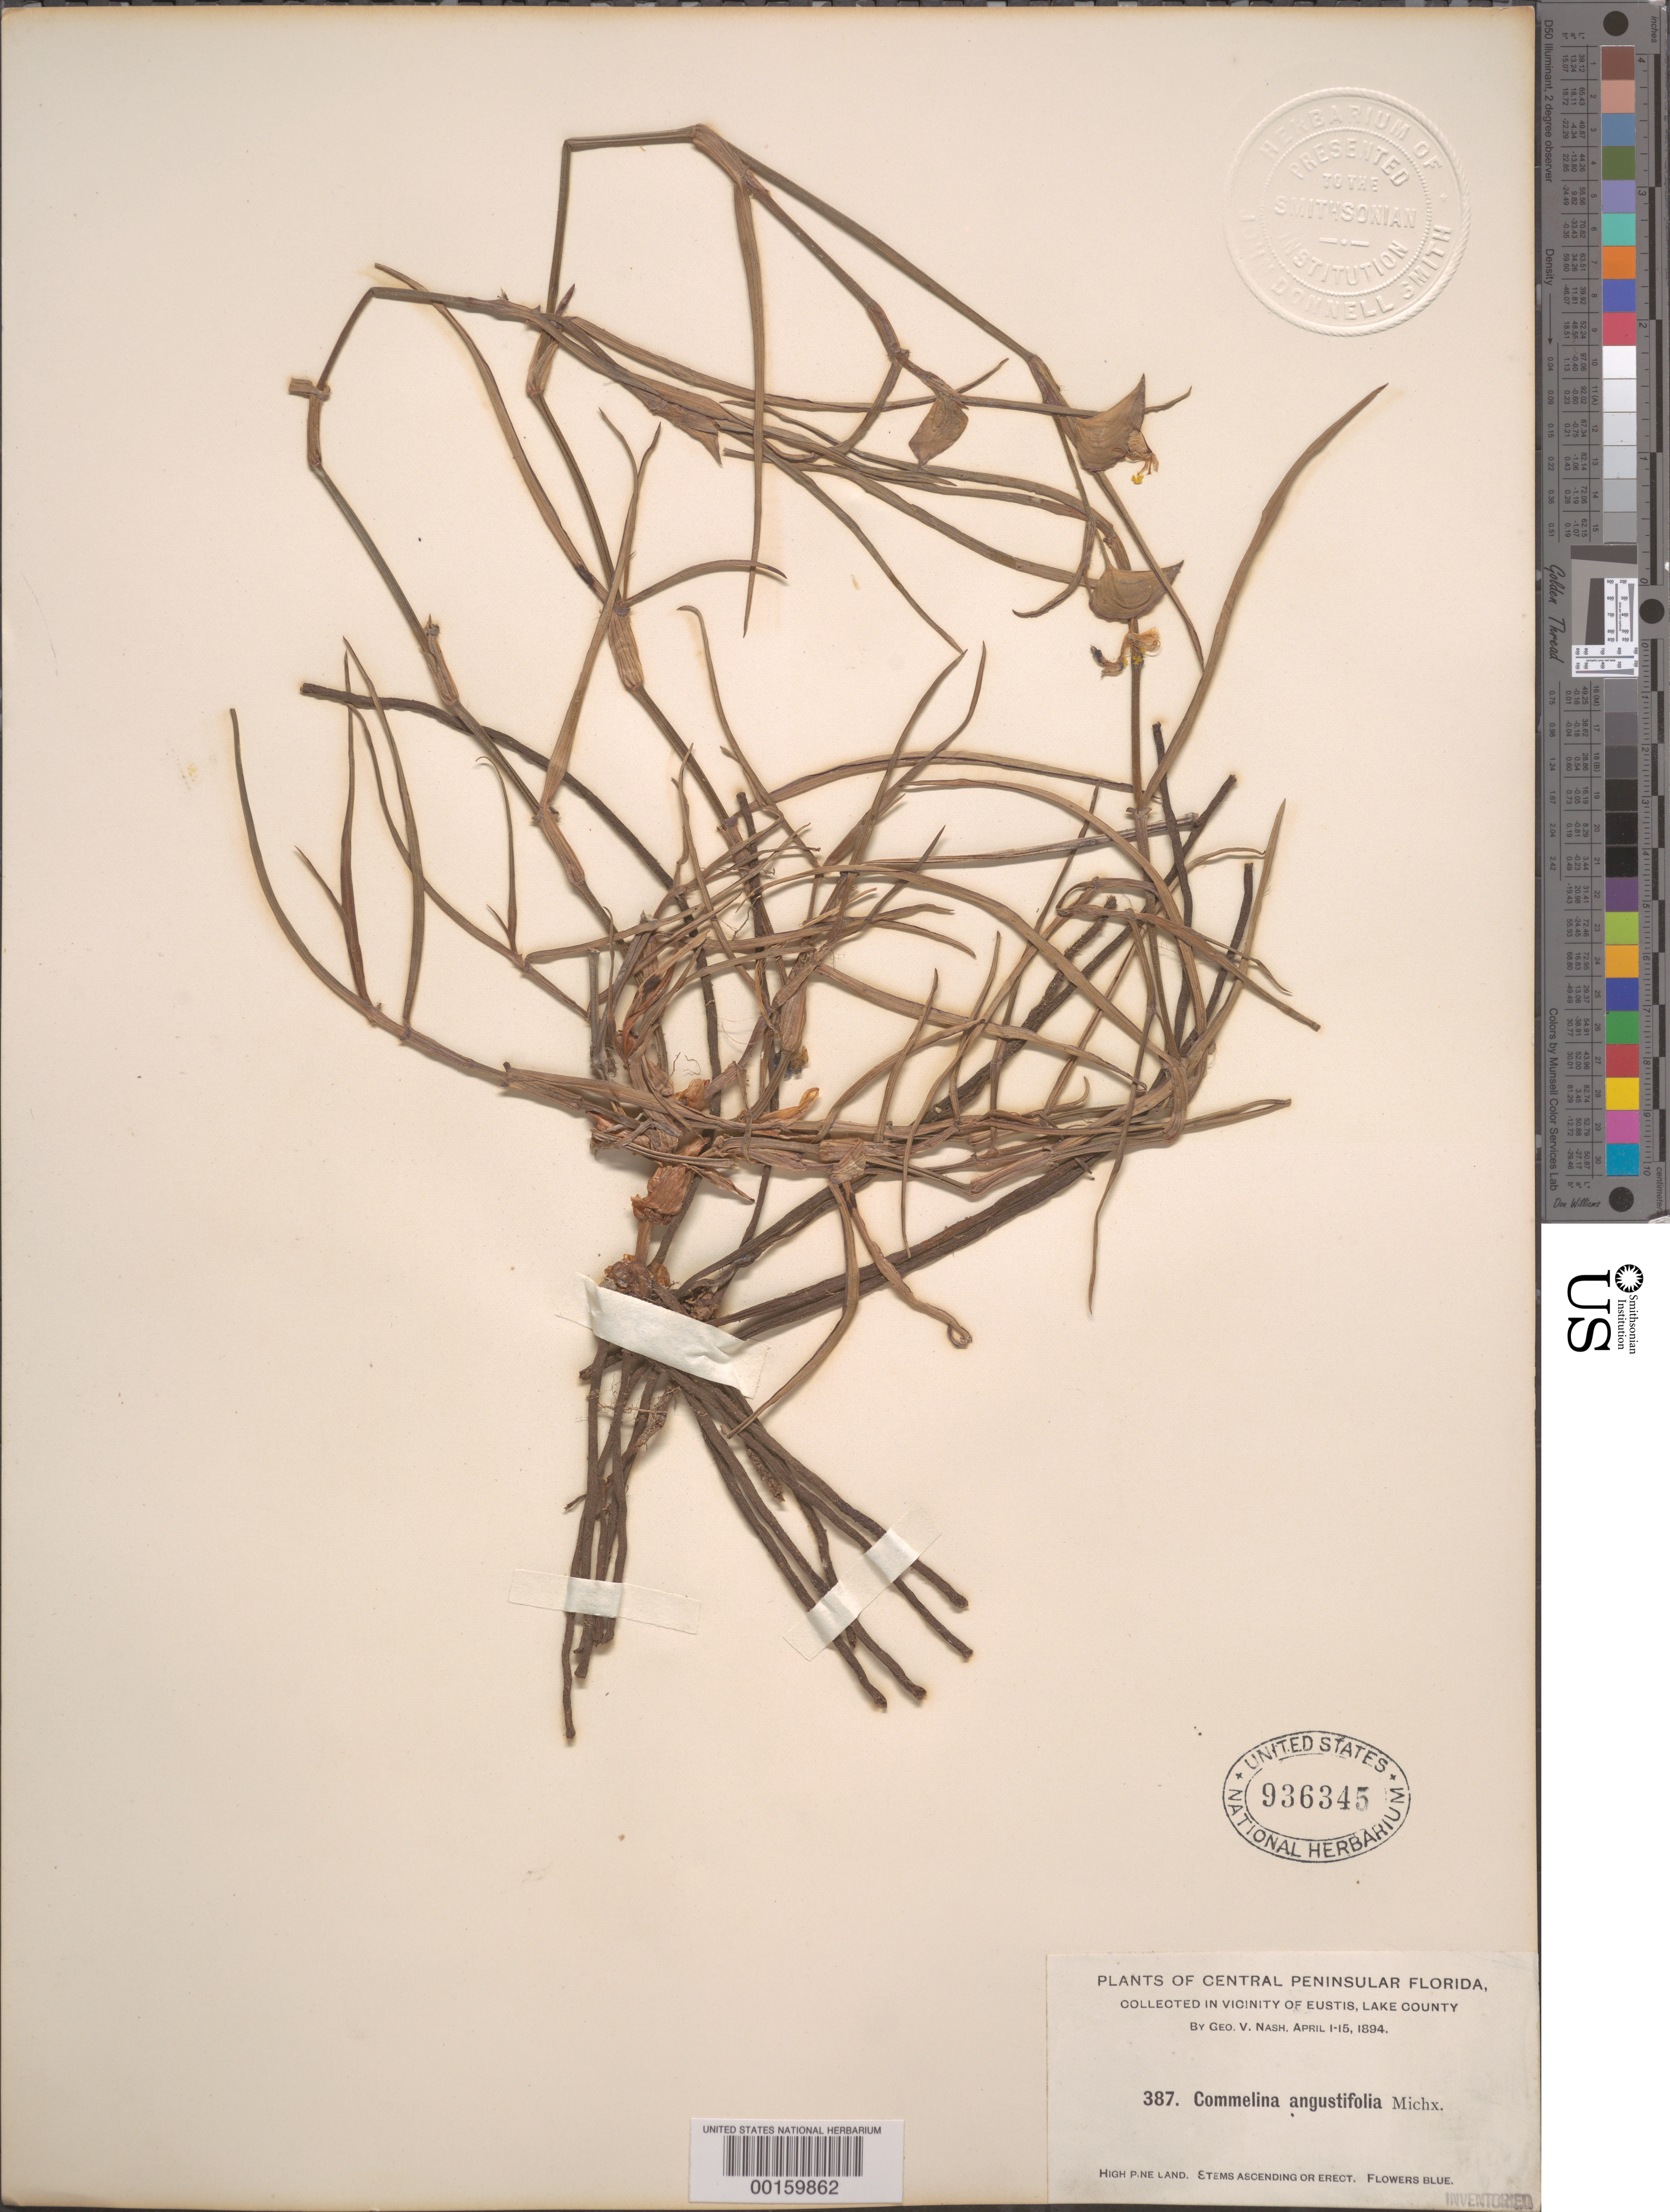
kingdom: Plantae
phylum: Tracheophyta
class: Liliopsida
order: Commelinales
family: Commelinaceae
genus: Commelina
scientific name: Commelina erecta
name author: L.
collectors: G. V. Nash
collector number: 387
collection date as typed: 01 Apr 1894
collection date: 1894-04-01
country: United States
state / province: Florida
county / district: Lake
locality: Eustis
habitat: High pine land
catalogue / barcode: US 936345